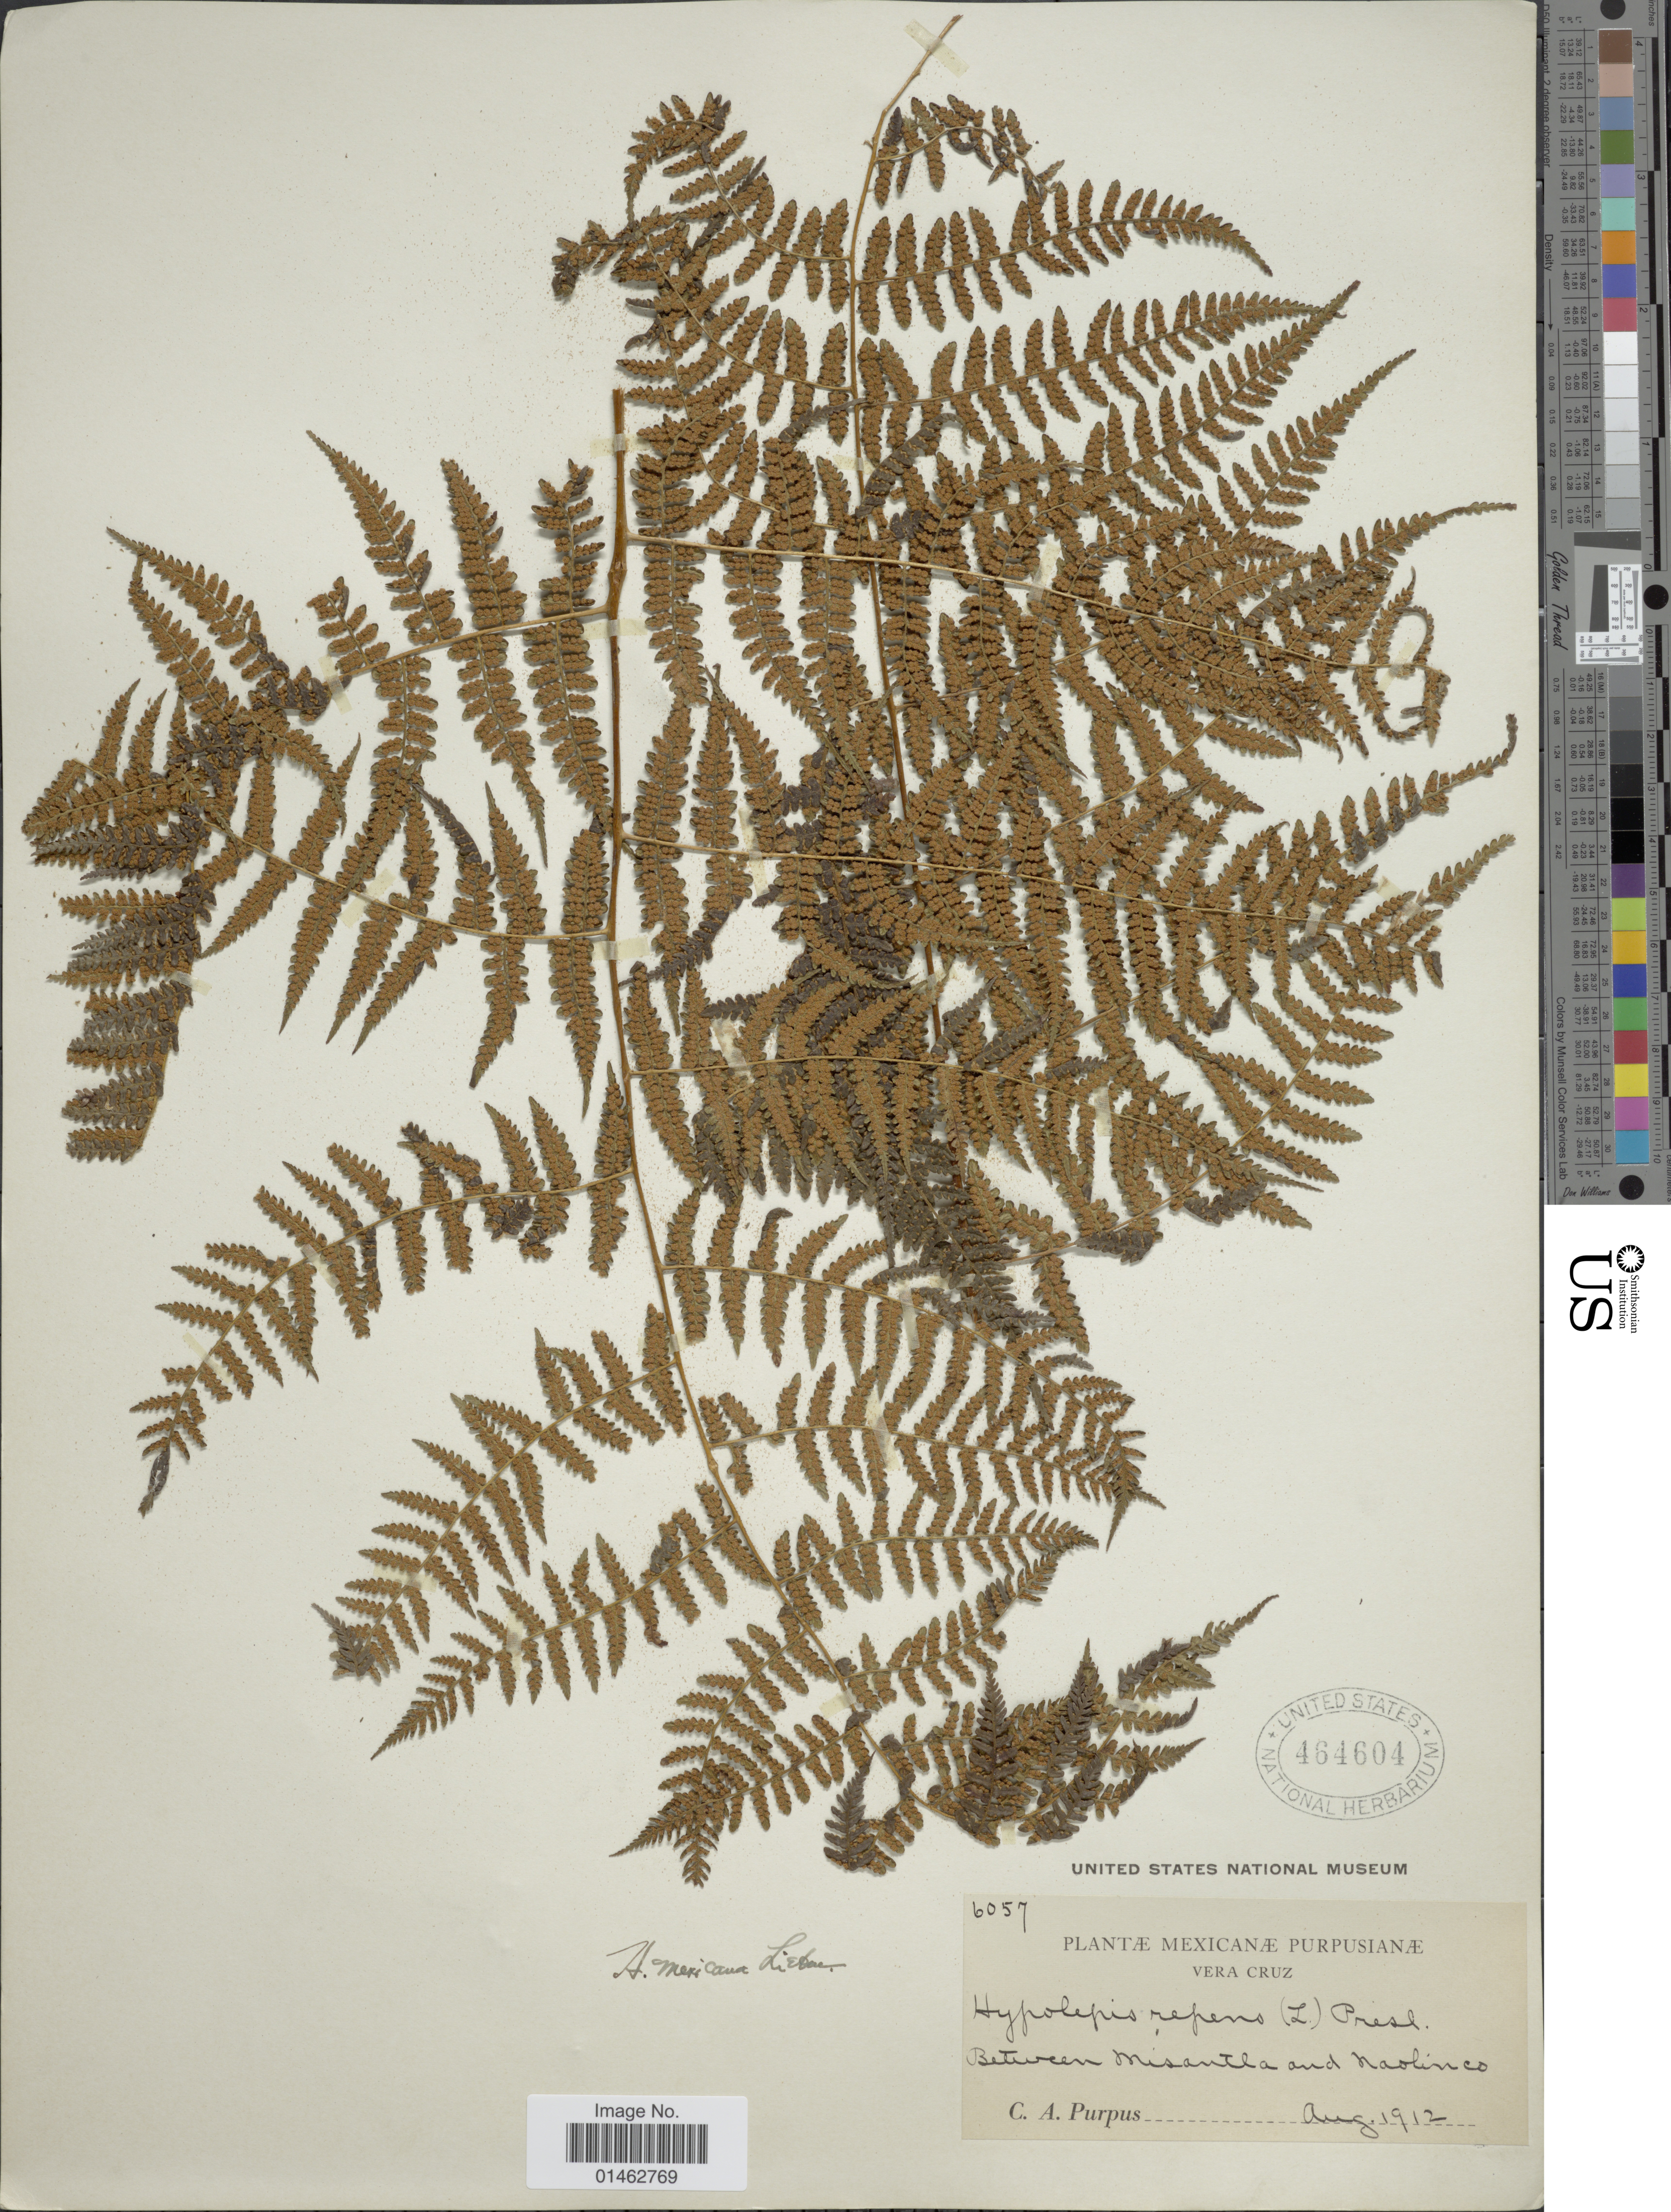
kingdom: Plantae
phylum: Tracheophyta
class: Polypodiopsida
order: Polypodiales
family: Dennstaedtiaceae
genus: Hypolepis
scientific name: Hypolepis repens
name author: (L.) C. Presl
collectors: C. A. Purpus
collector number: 6057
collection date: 1912-08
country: Mexico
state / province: Veracruz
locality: Between Misantha and Navlimeo, Vera Cruz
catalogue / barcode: US 464604